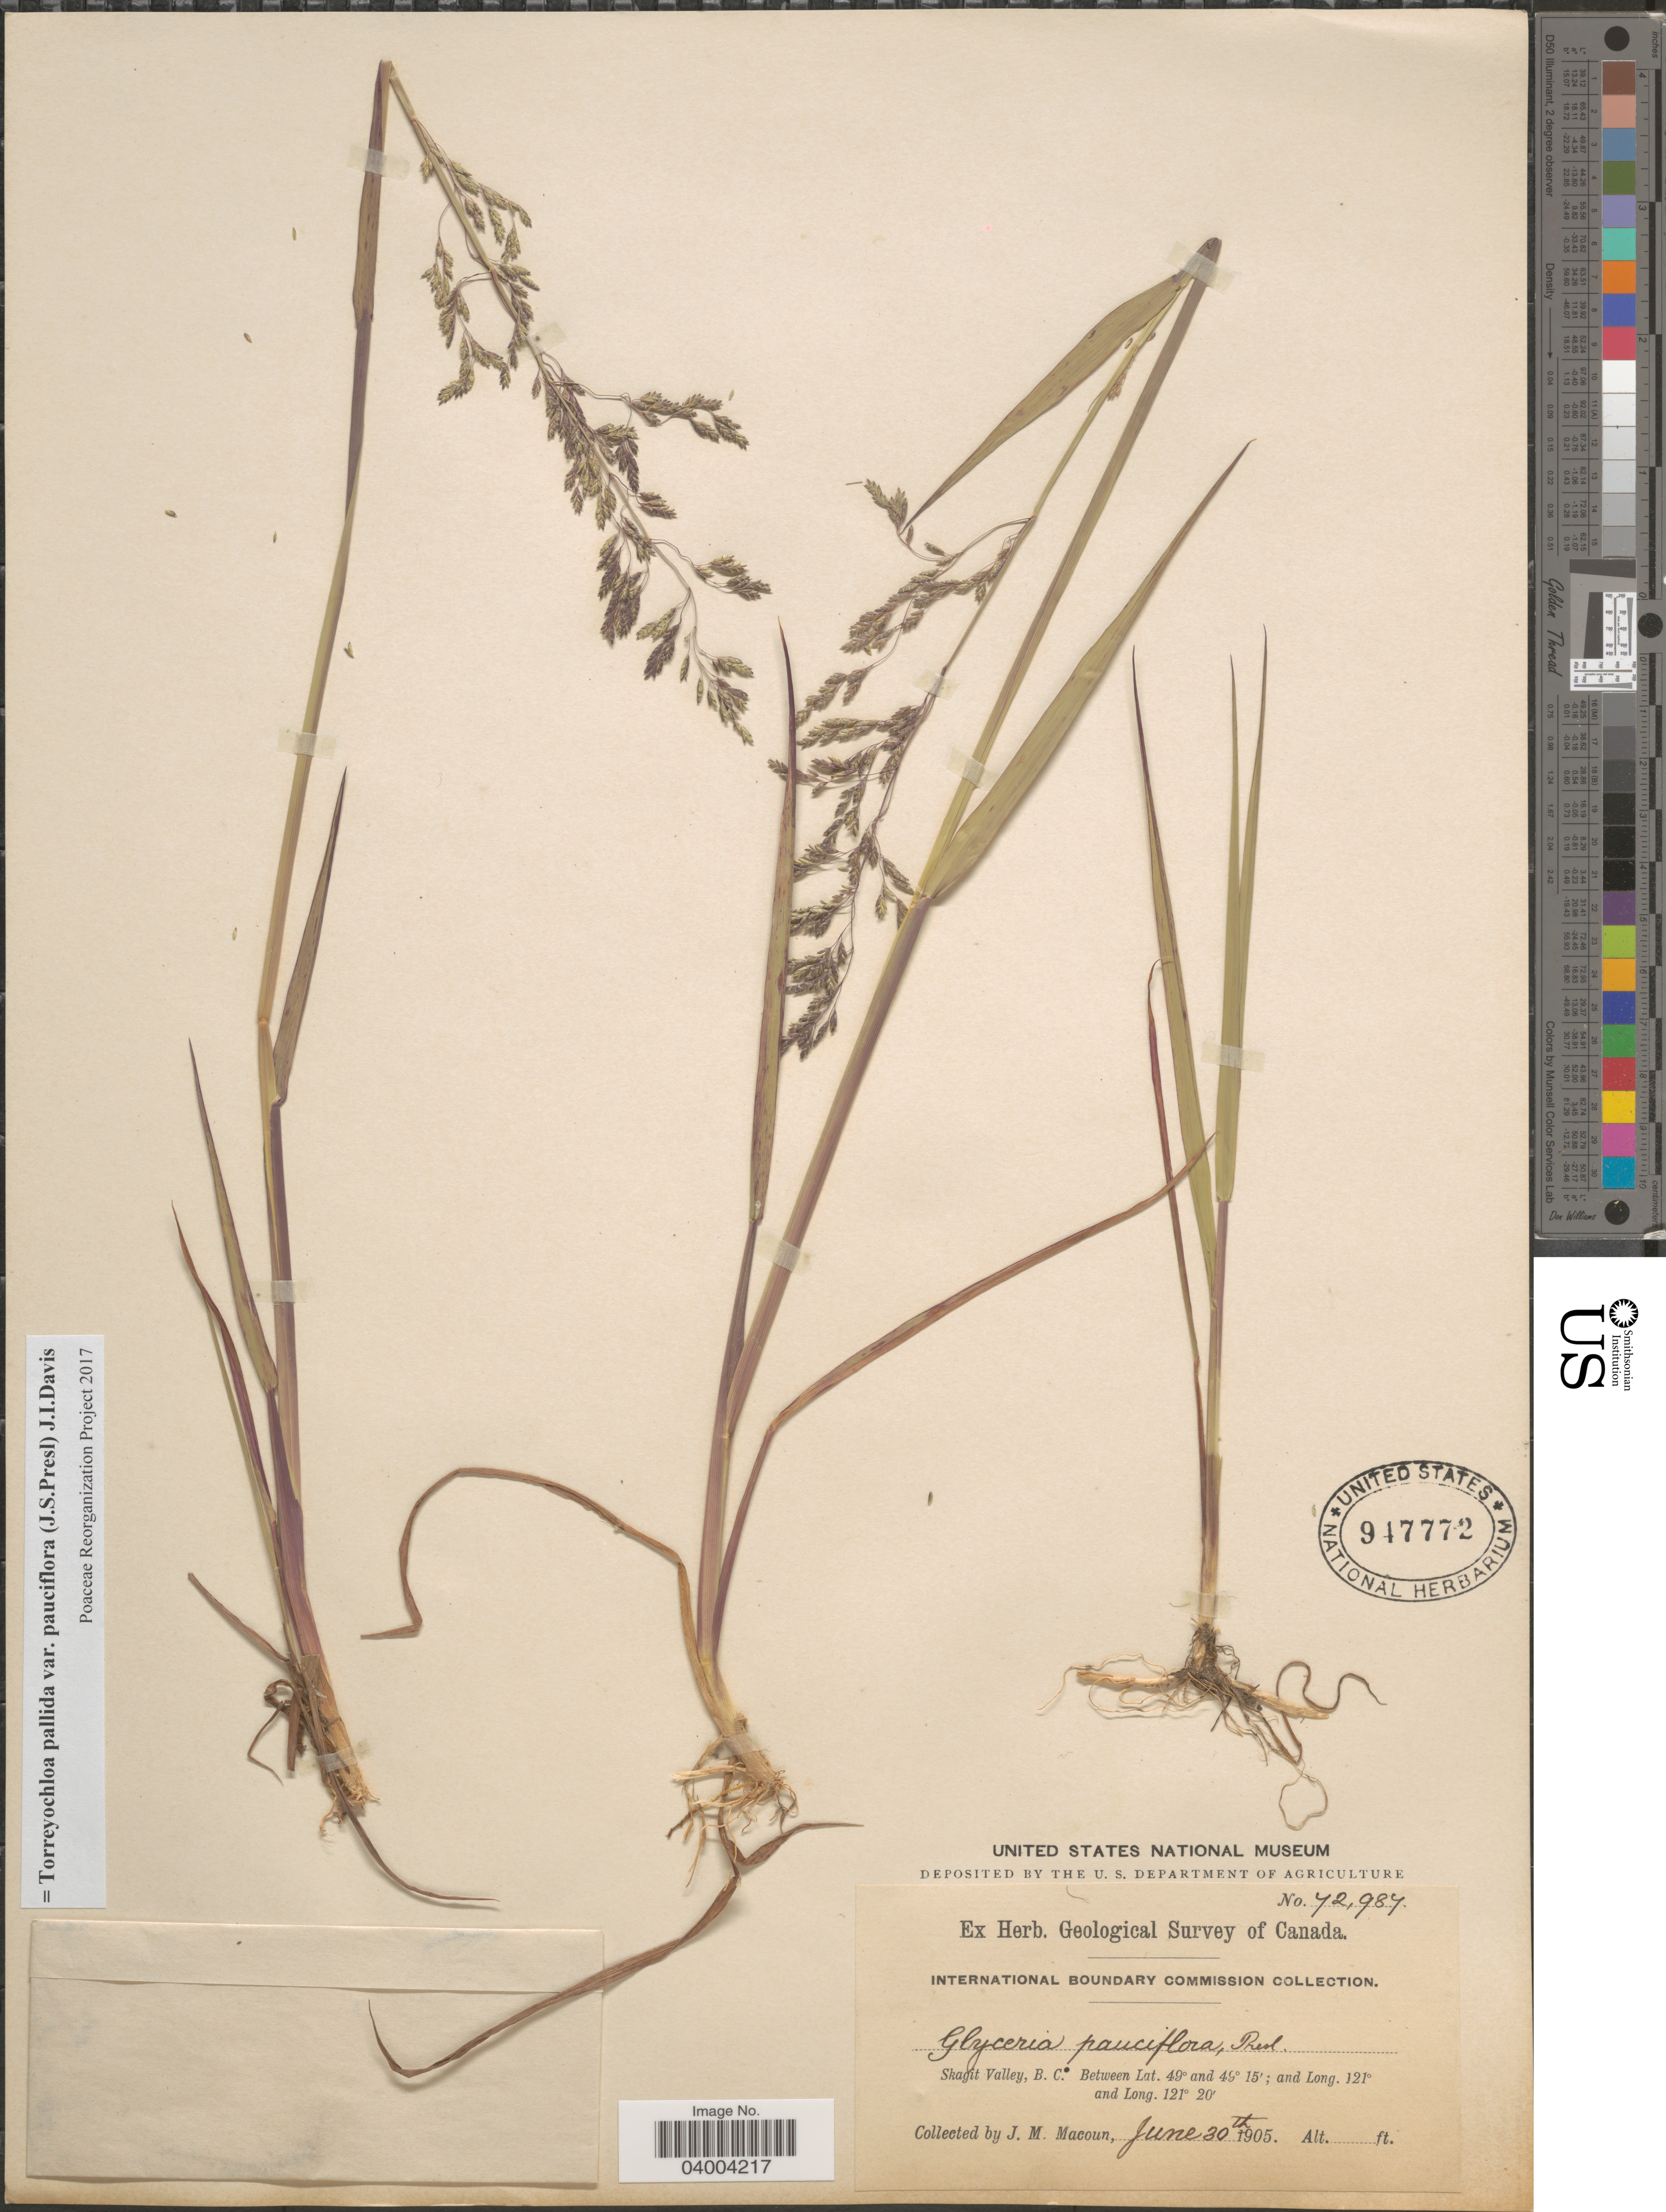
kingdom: Plantae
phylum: Tracheophyta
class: Liliopsida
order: Poales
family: Poaceae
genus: Torreyochloa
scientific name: Torreyochloa pallida var. pauciflora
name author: (J. Presl) J.I. Davis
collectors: J. M. Macoun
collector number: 72987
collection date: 1905-06-30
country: Canada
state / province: British Columbia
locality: Skagit Valley.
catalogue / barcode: US 947772